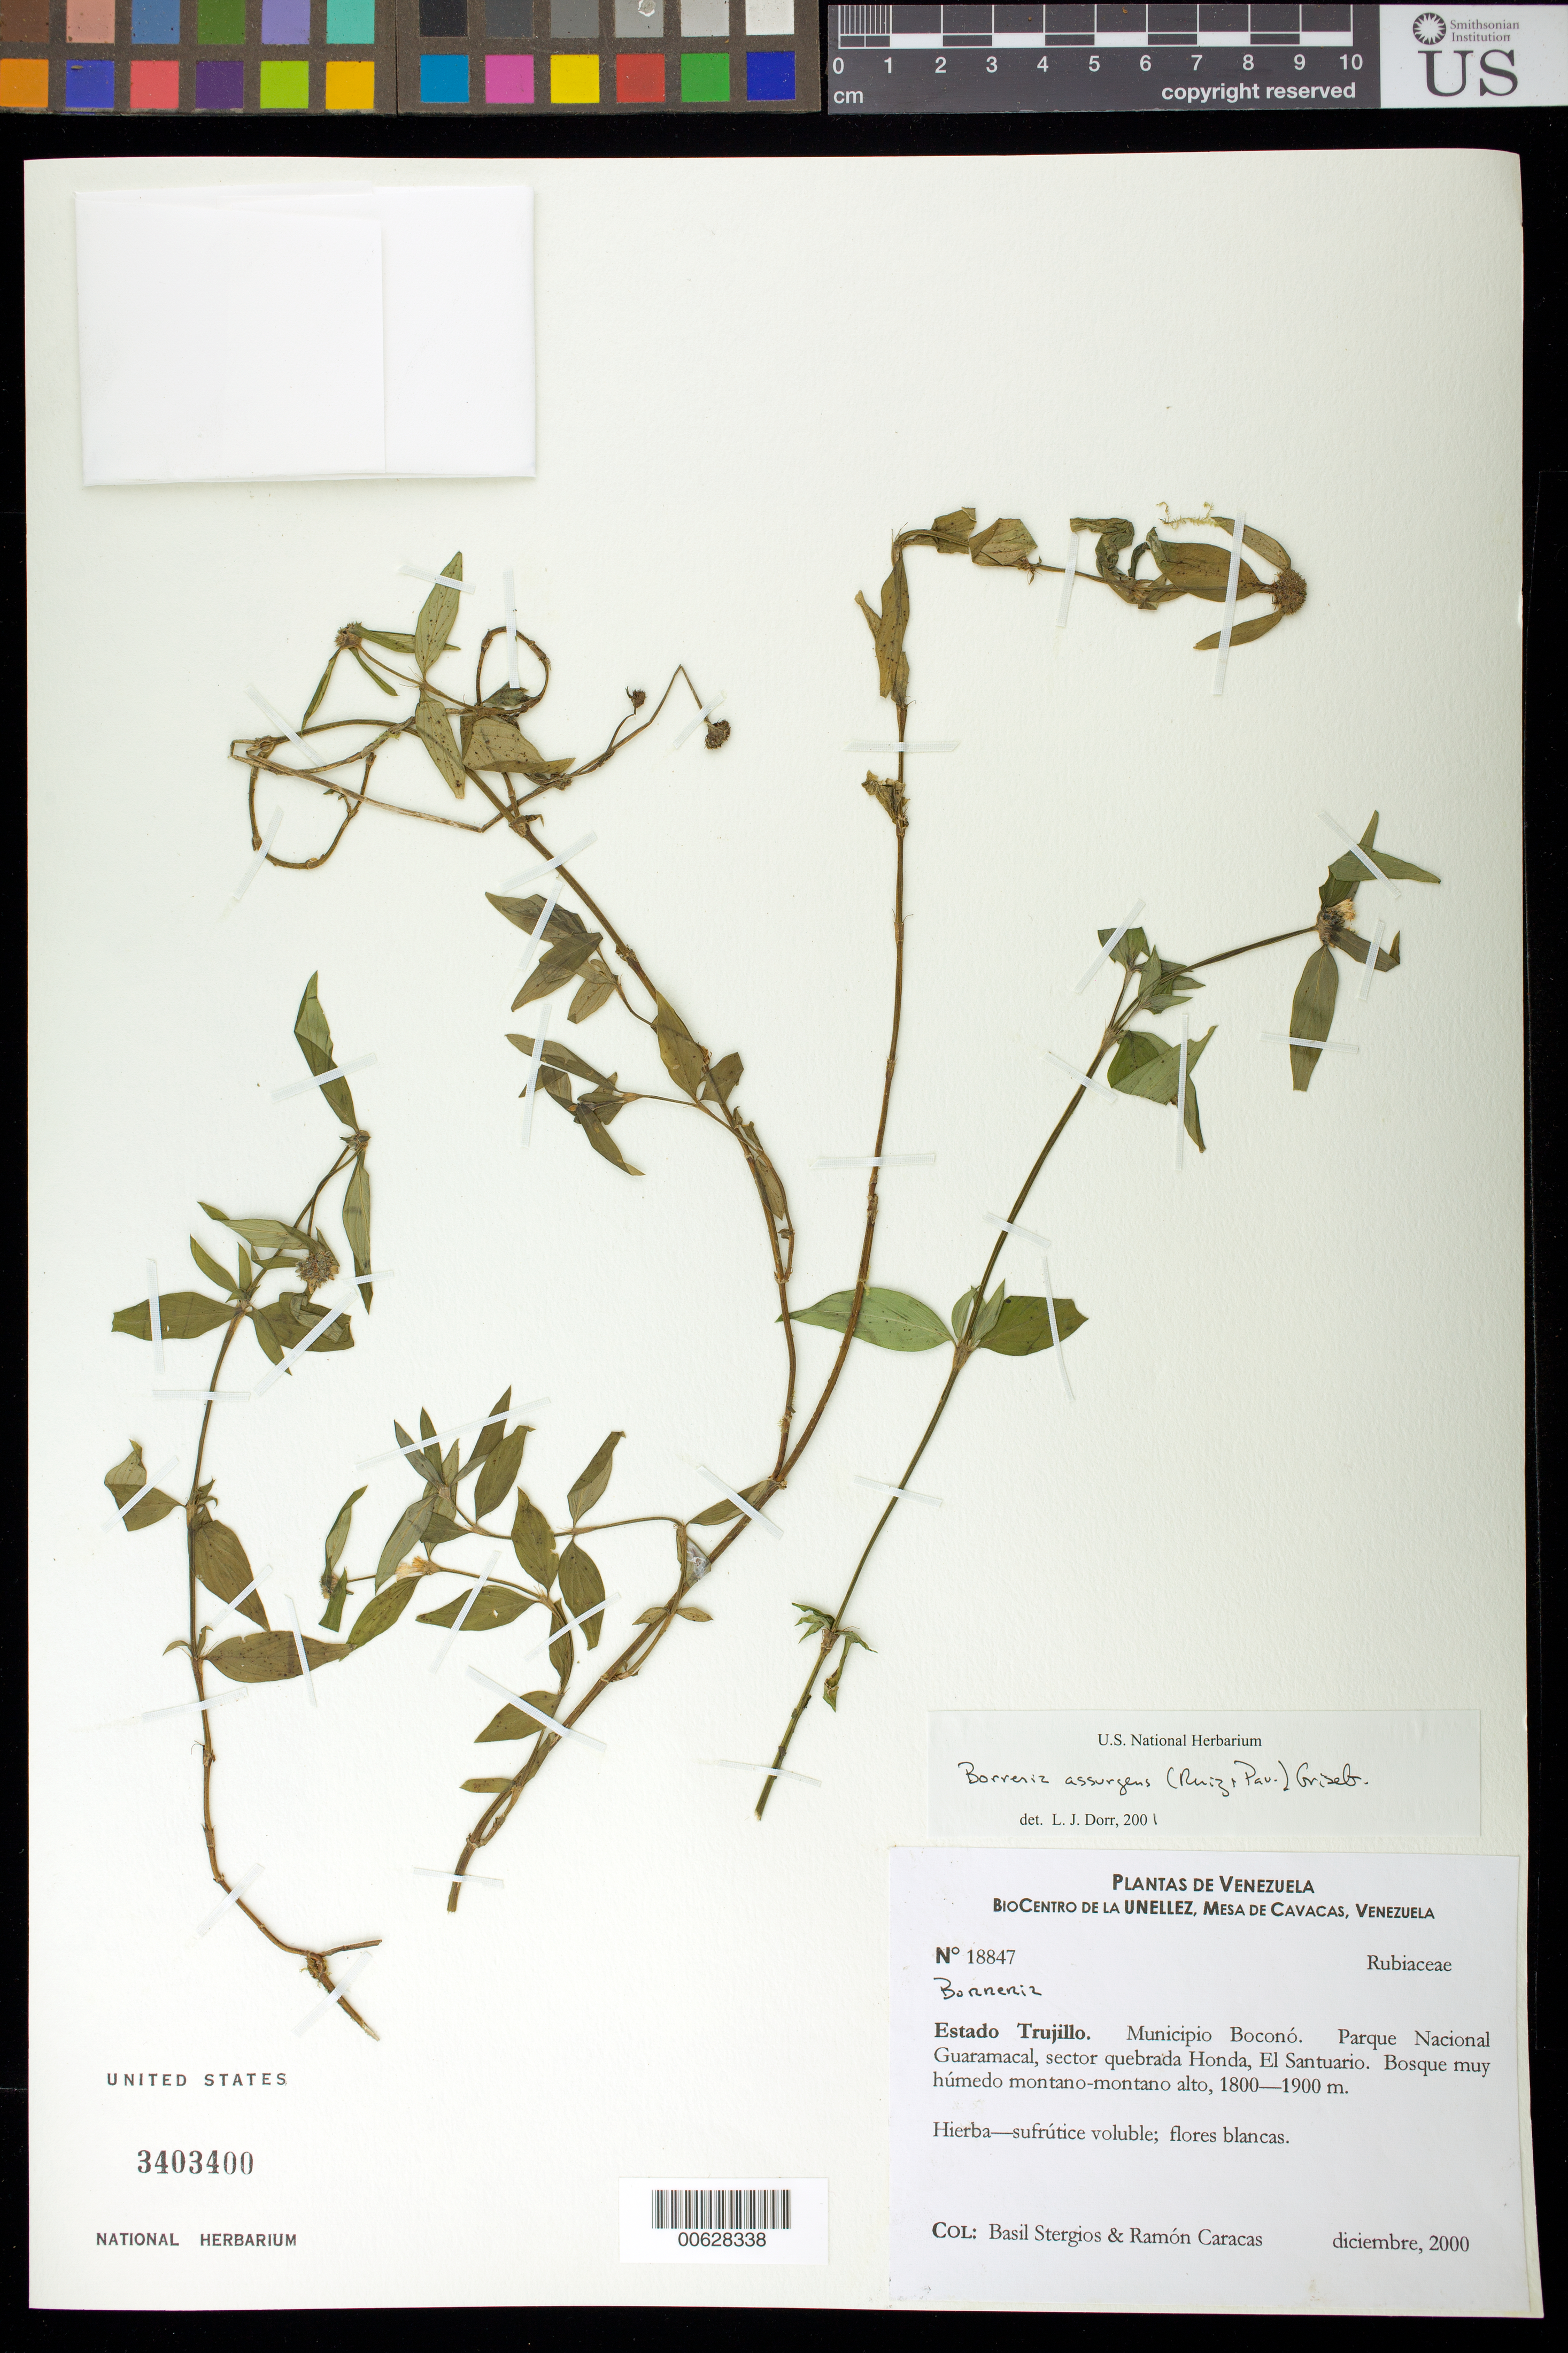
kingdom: Plantae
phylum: Tracheophyta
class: Magnoliopsida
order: Gentianales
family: Rubiaceae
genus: Borreria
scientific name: Borreria assurgens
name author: (Ruiz & Pav.) Griseb.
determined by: Dorr, L. J., (BOT), Smithsonian Institution - National Museum of Natural History (UNITED STATES)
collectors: B. G. Stergios & R. Caracas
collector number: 18847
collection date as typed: Dec 2000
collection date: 2000-12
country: Venezuela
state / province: Trujillo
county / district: Boconó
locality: Parque Nacional Guaramacal, quebrada Honda, El Santuario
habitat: Bosque muy húmedo montano-montano alto.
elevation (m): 1800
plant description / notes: MO, PORT, US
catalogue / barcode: US 3403400